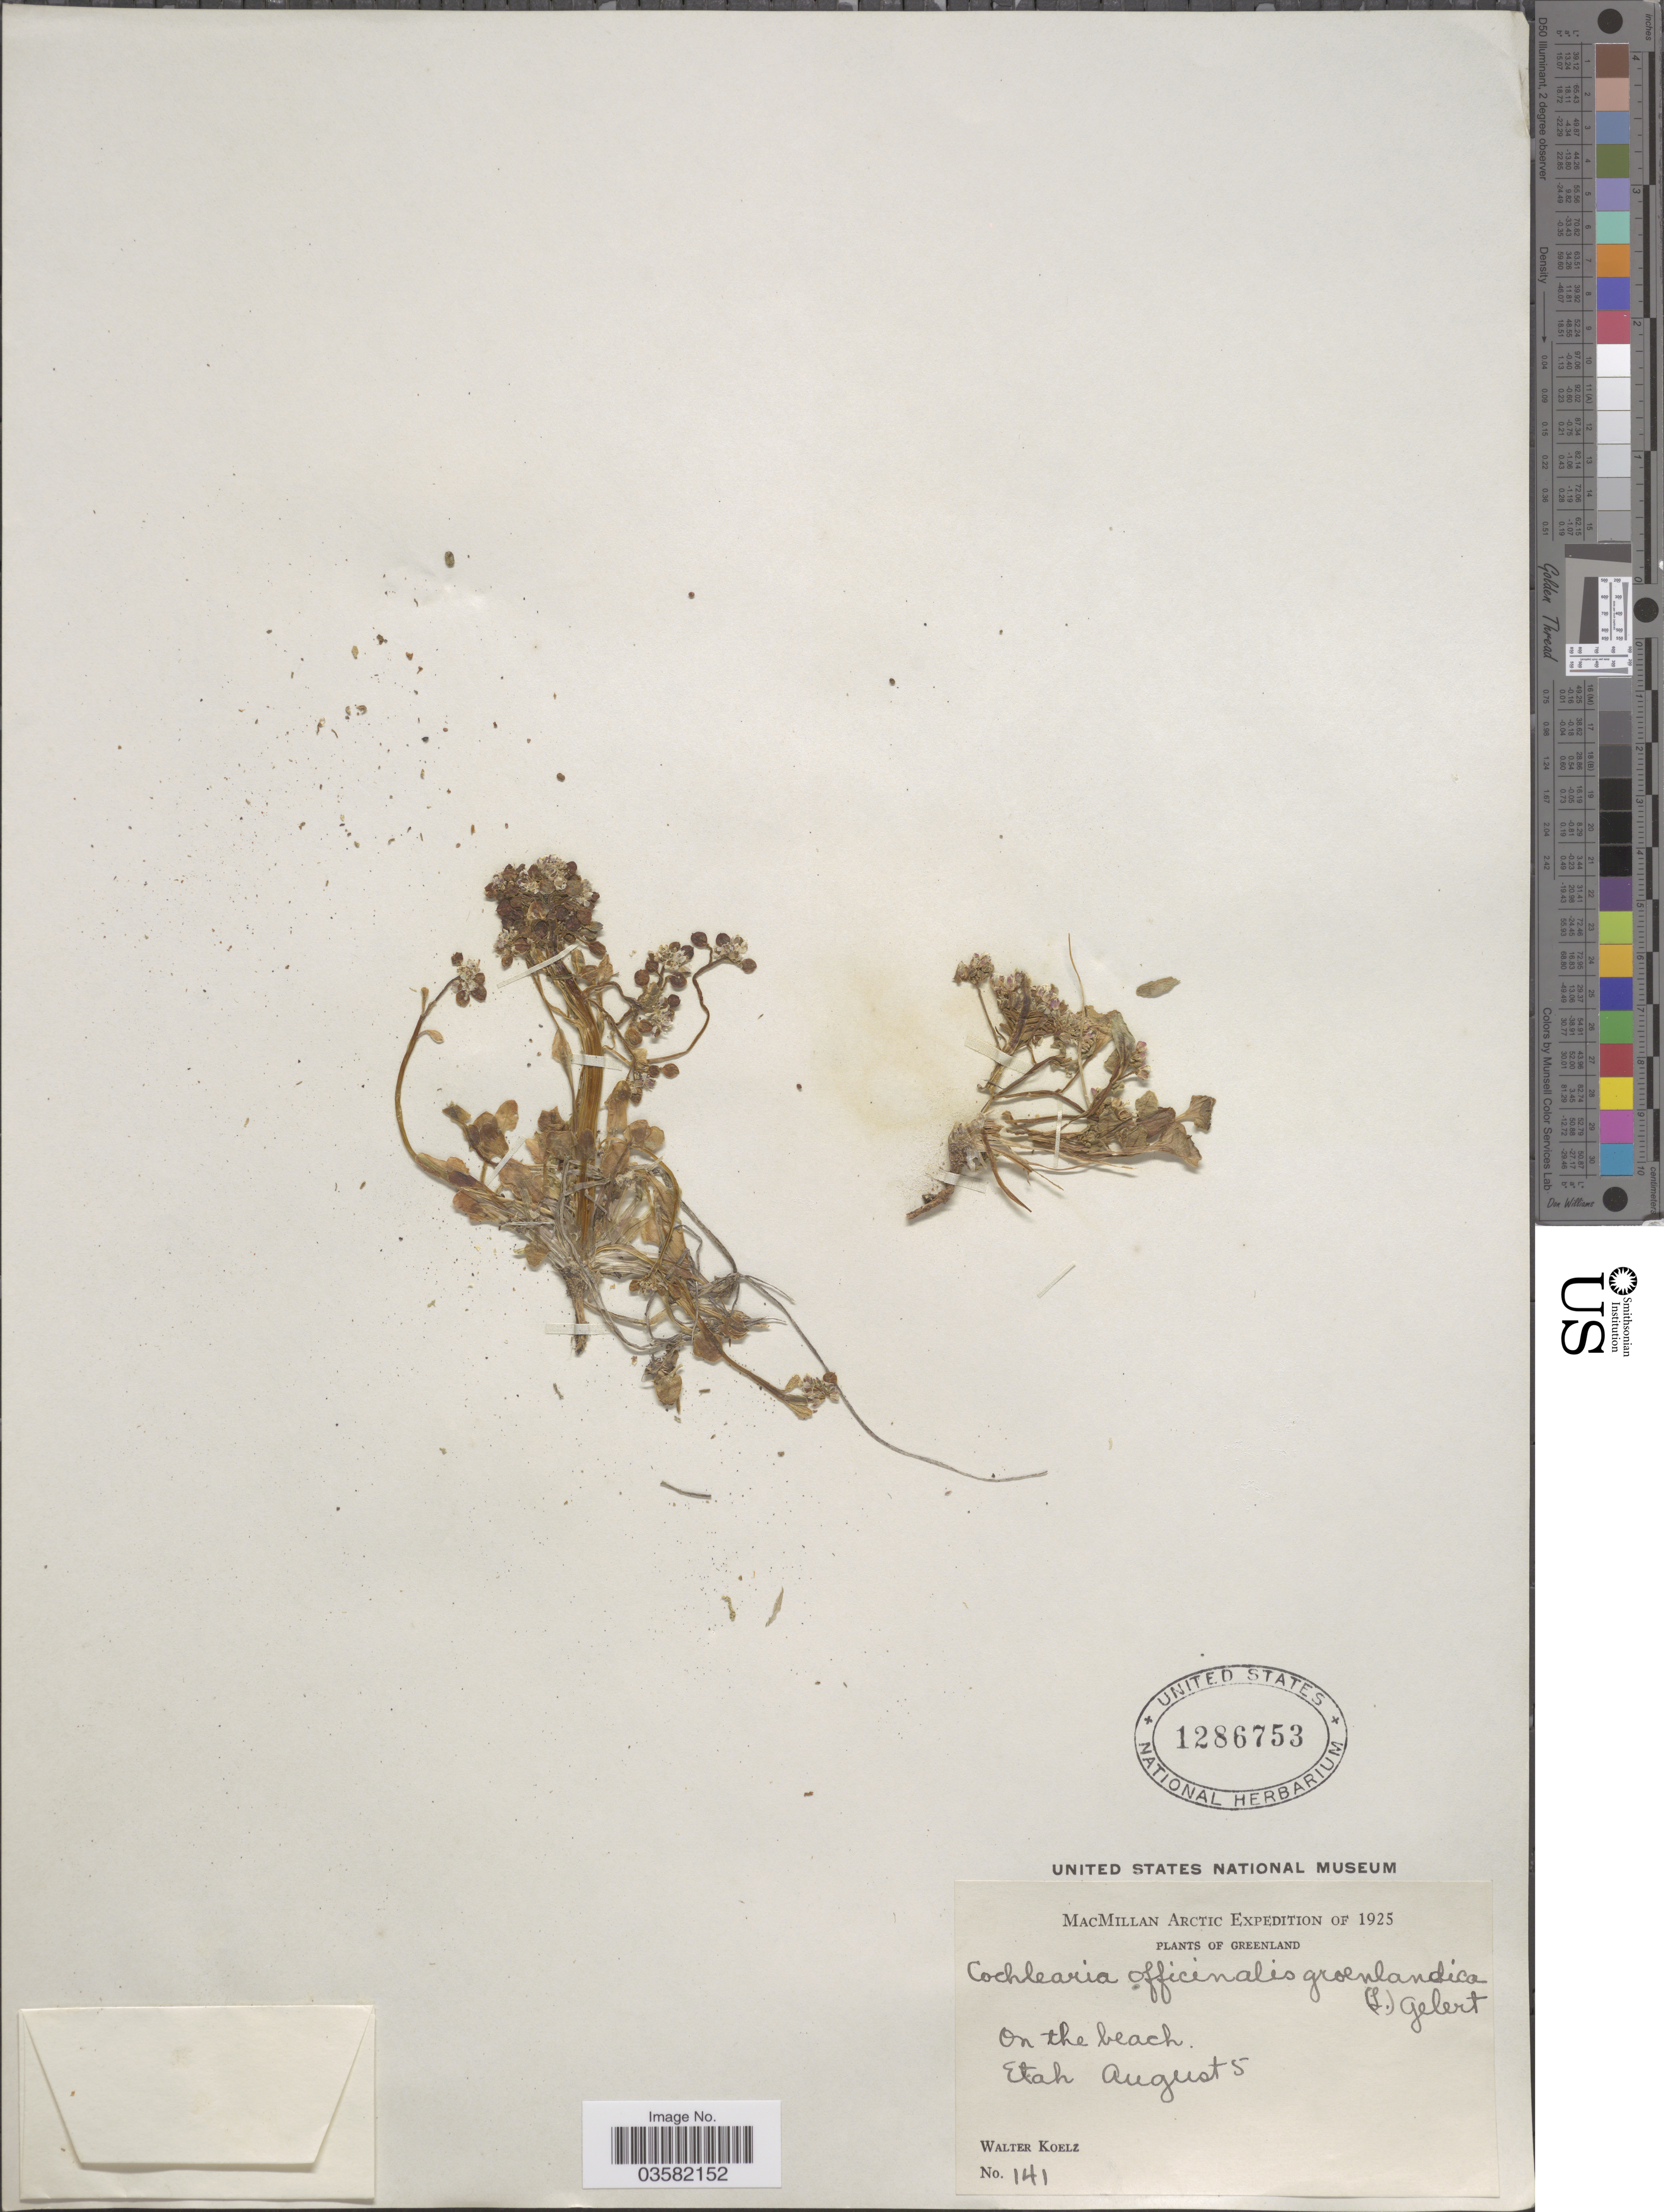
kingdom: Plantae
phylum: Tracheophyta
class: Magnoliopsida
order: Brassicales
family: Brassicaceae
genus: Cochlearia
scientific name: Cochlearia groenlandica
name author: L.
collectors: W. N. Koelz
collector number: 141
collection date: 1925-08-05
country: Greenland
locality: On the beach. Etah.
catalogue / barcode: US 1286753